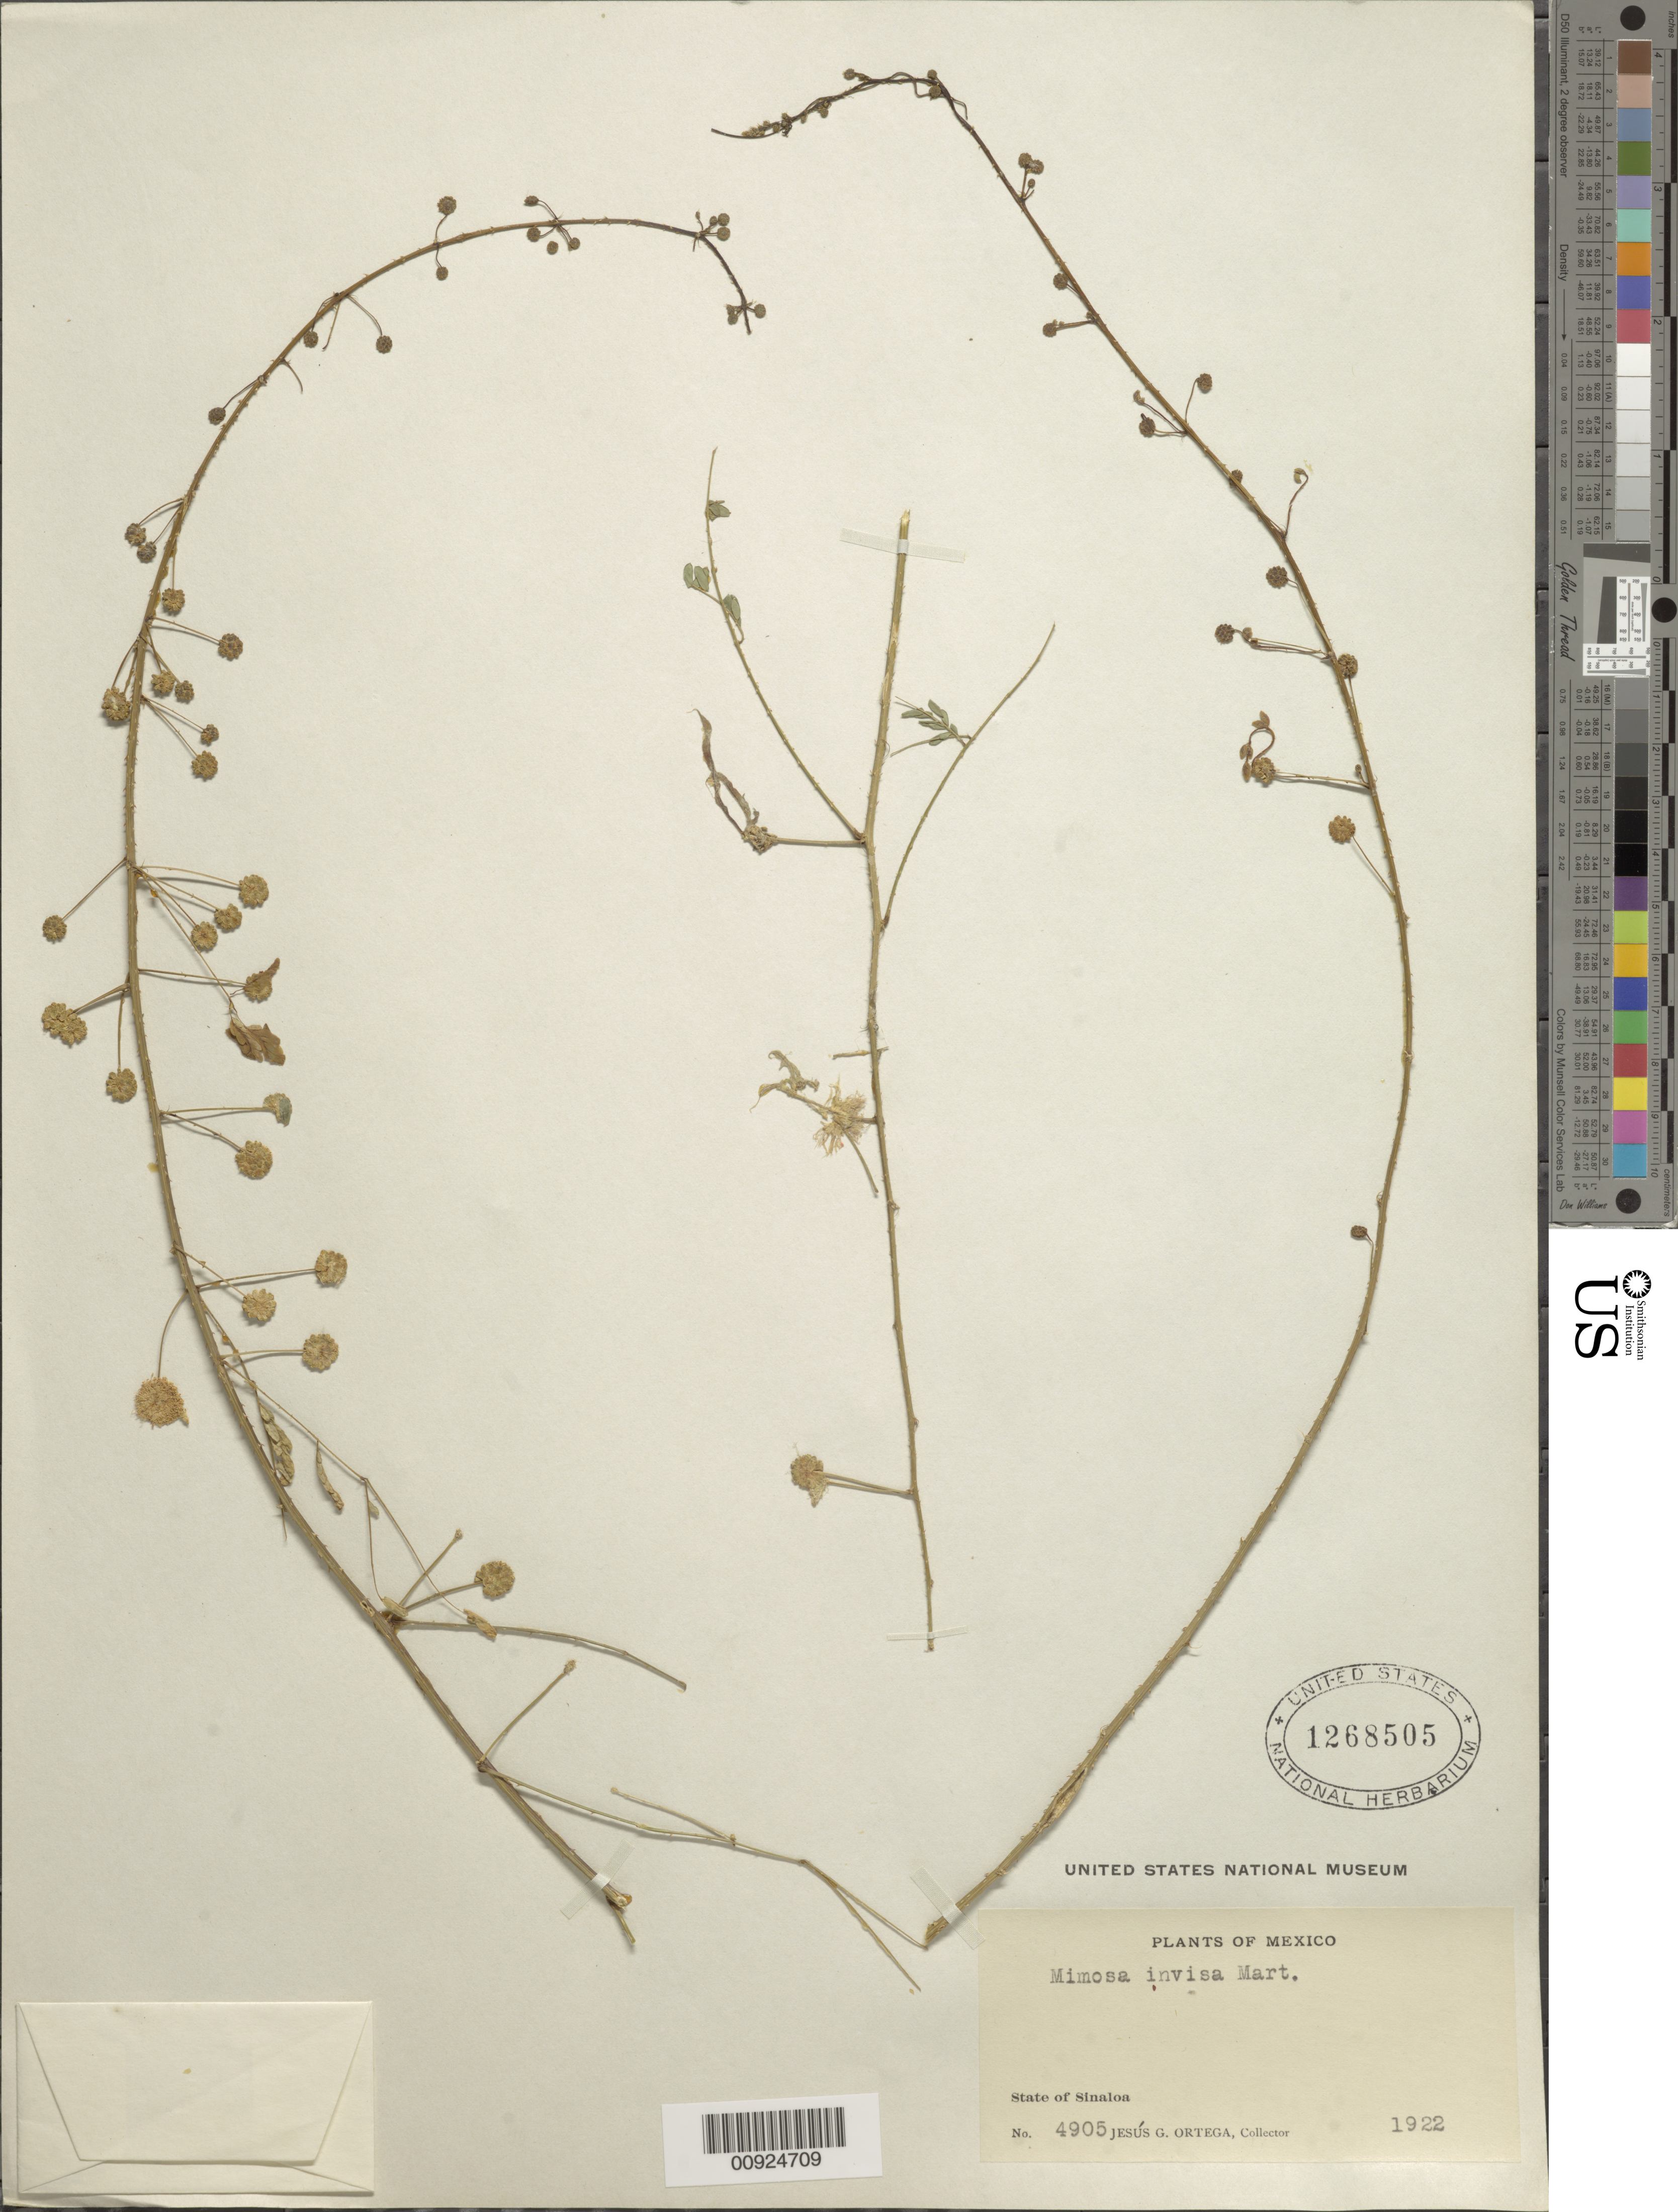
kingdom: Plantae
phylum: Tracheophyta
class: Magnoliopsida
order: Fabales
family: Fabaceae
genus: Mimosa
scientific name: Mimosa invisa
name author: Mart. ex Colla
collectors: J. Ortega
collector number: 4905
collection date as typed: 1922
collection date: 1922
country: Mexico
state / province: Sinaloa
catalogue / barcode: US 1268505